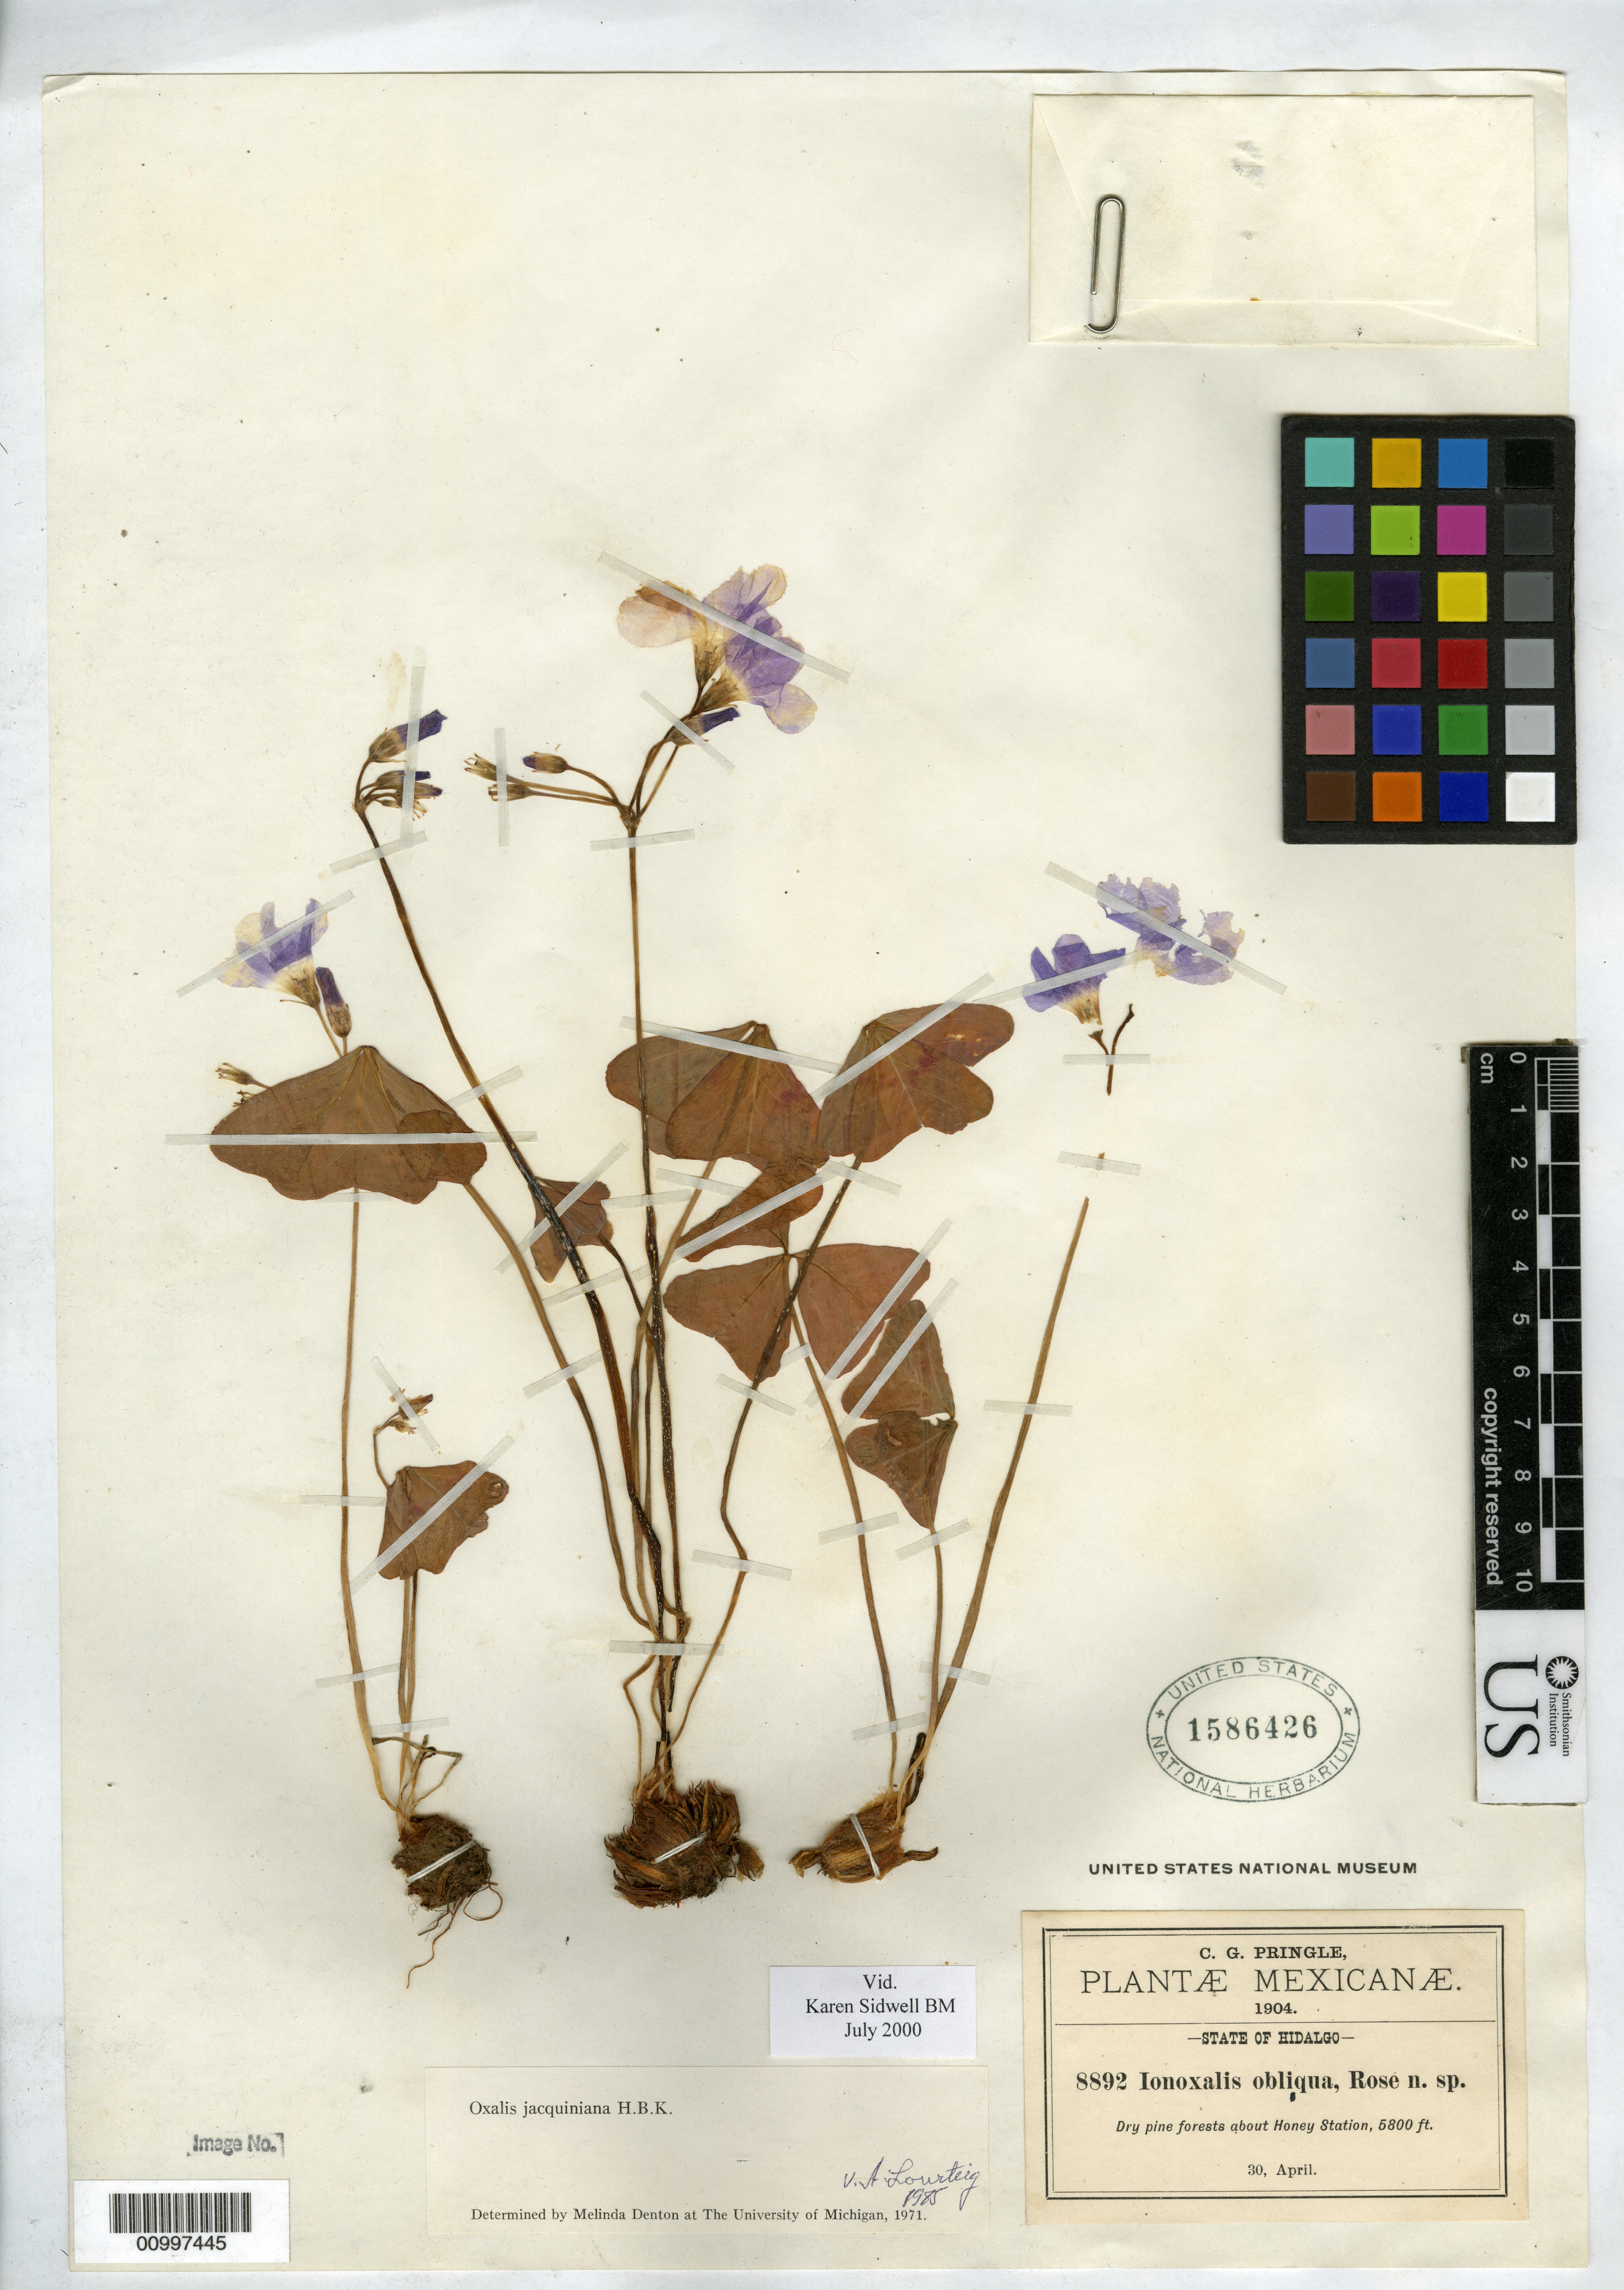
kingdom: Plantae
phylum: Tracheophyta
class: Magnoliopsida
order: Oxalidales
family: Oxalidaceae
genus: Ionoxalis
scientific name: Ionoxalis obliqua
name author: Rose in Small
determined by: Denton, M. F.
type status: Isotype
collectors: C. G. Pringle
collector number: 8892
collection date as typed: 30 Apr 1904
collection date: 1904-04-30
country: Mexico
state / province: Hidalgo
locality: About Honey Station.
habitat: Dry pine forests.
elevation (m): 1768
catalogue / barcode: US 1586426